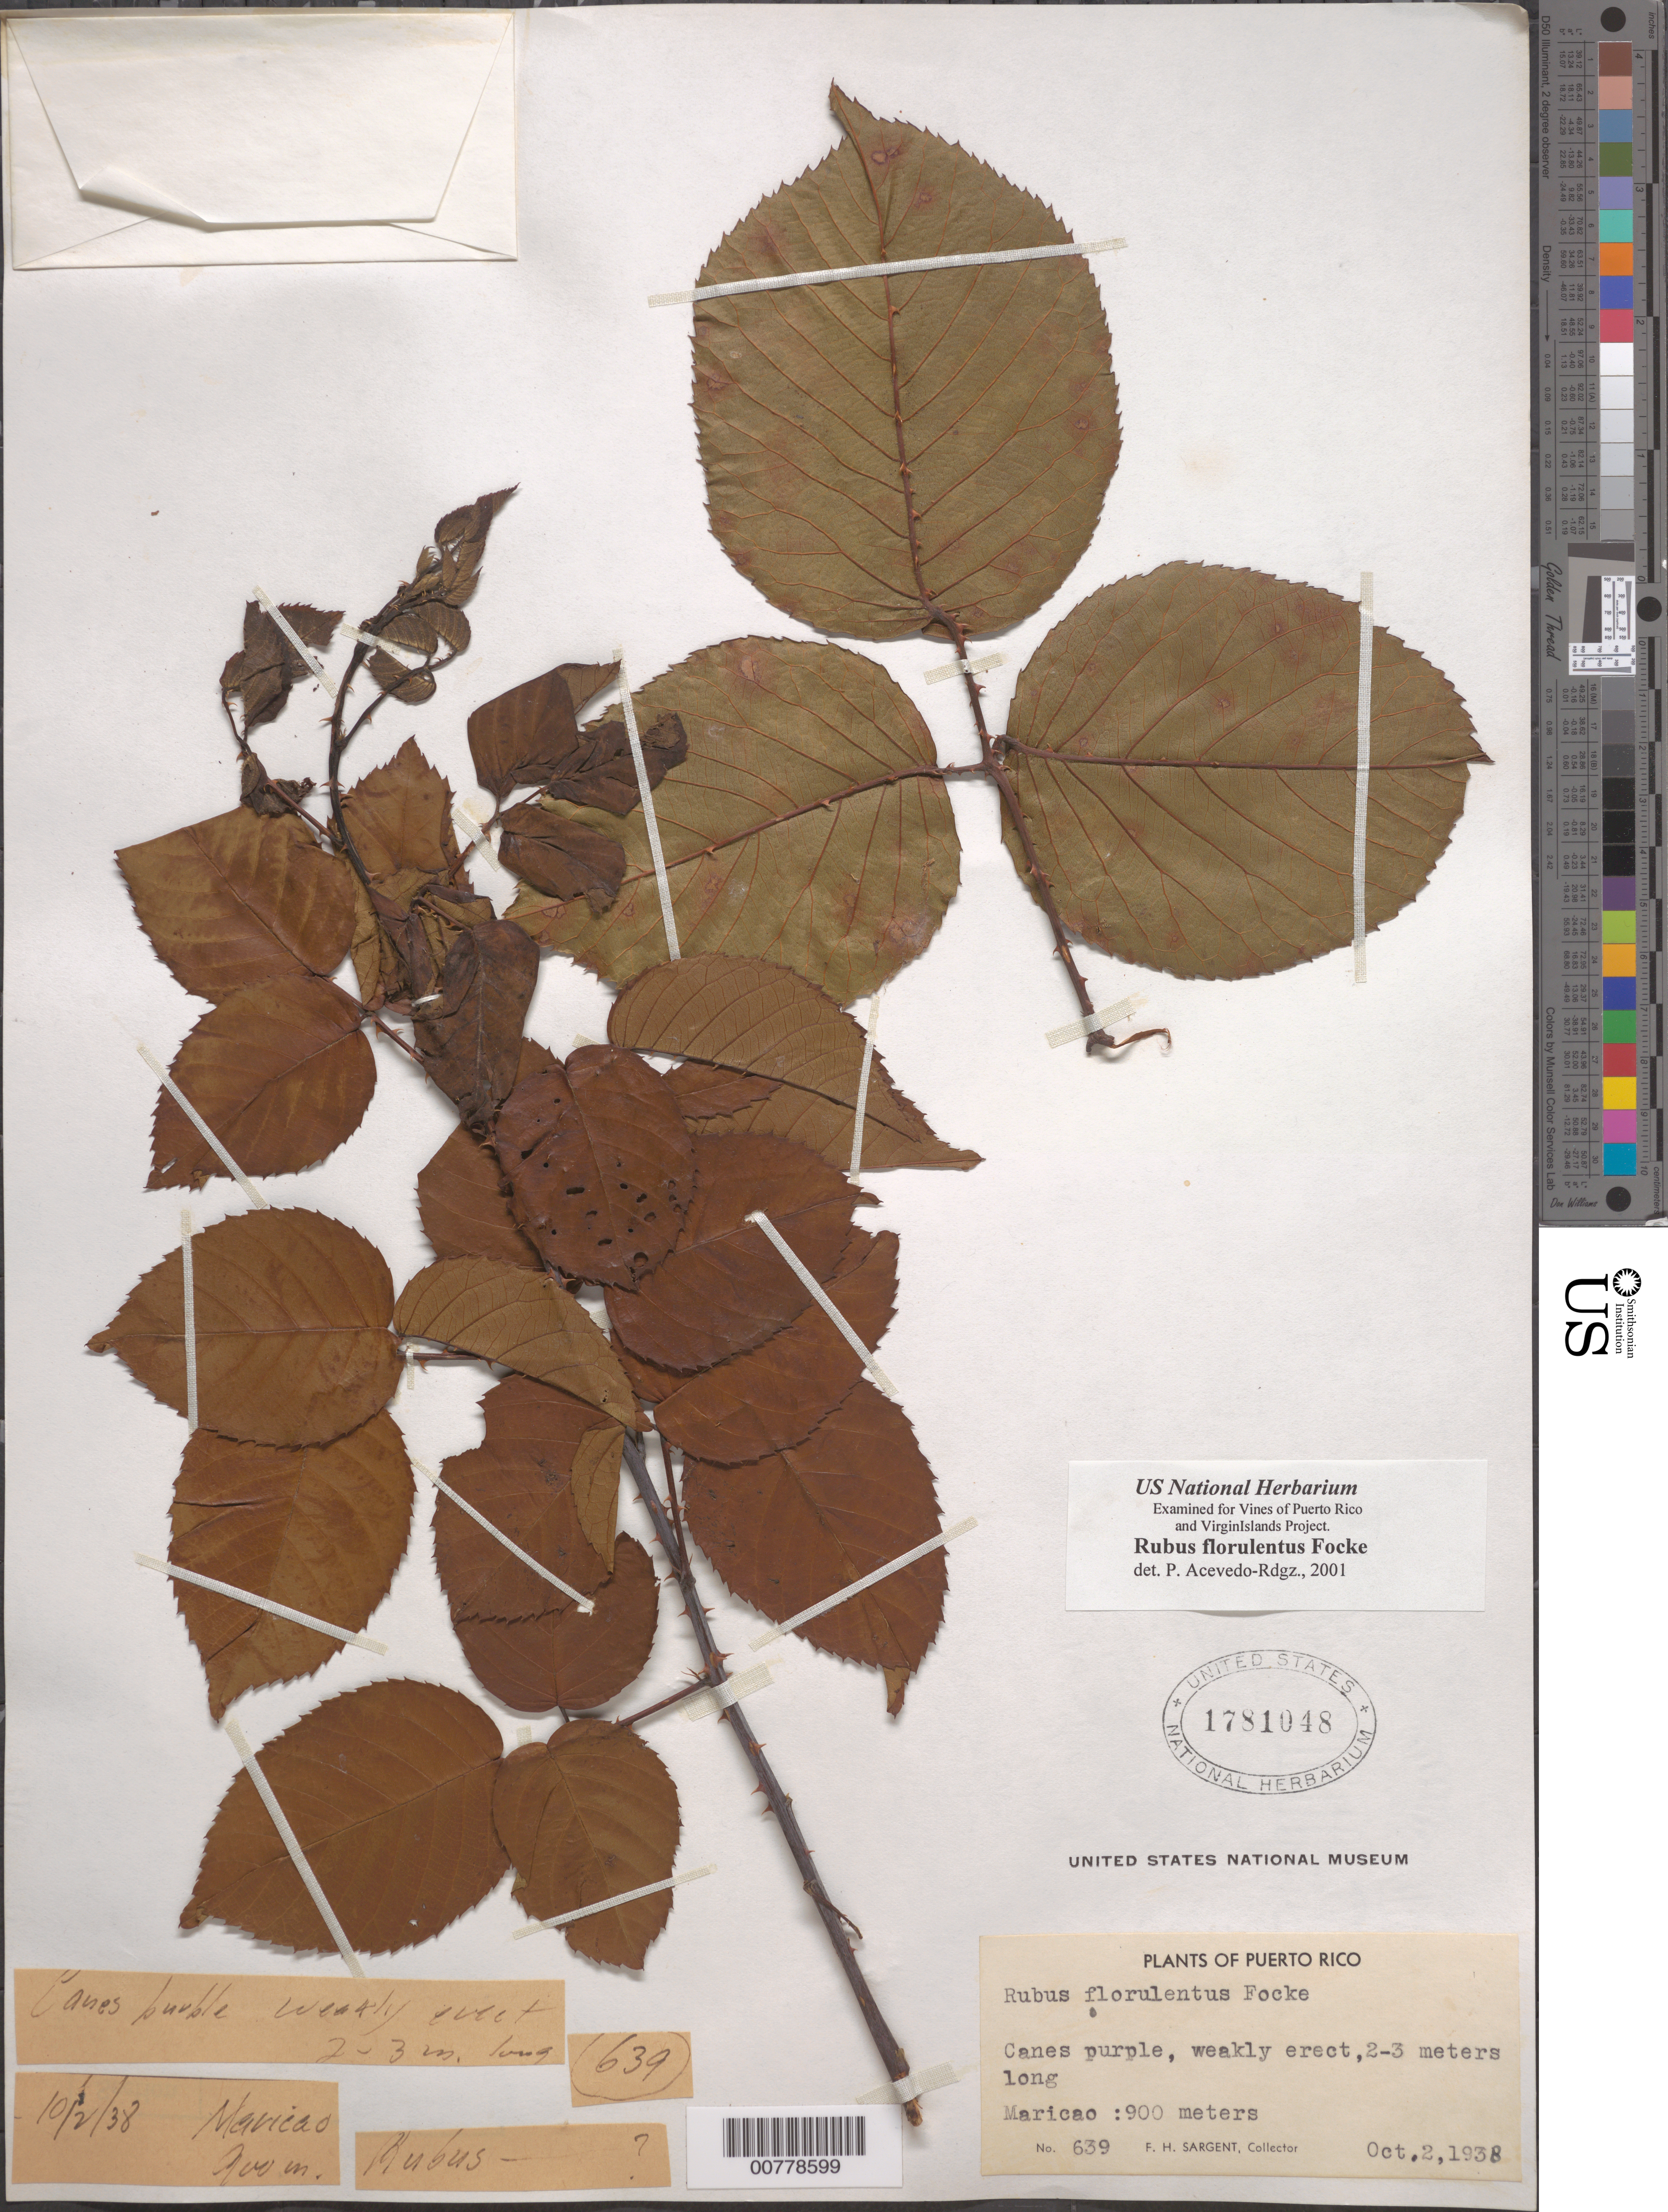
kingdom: Plantae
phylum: Tracheophyta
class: Magnoliopsida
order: Rosales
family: Rosaceae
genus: Rubus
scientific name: Rubus florulentus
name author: Focke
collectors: F. H. Sargent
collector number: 639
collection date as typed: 02 Oct 1938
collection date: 1938-10-02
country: Puerto Rico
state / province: Maricao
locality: Maricao.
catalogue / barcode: US 1781048